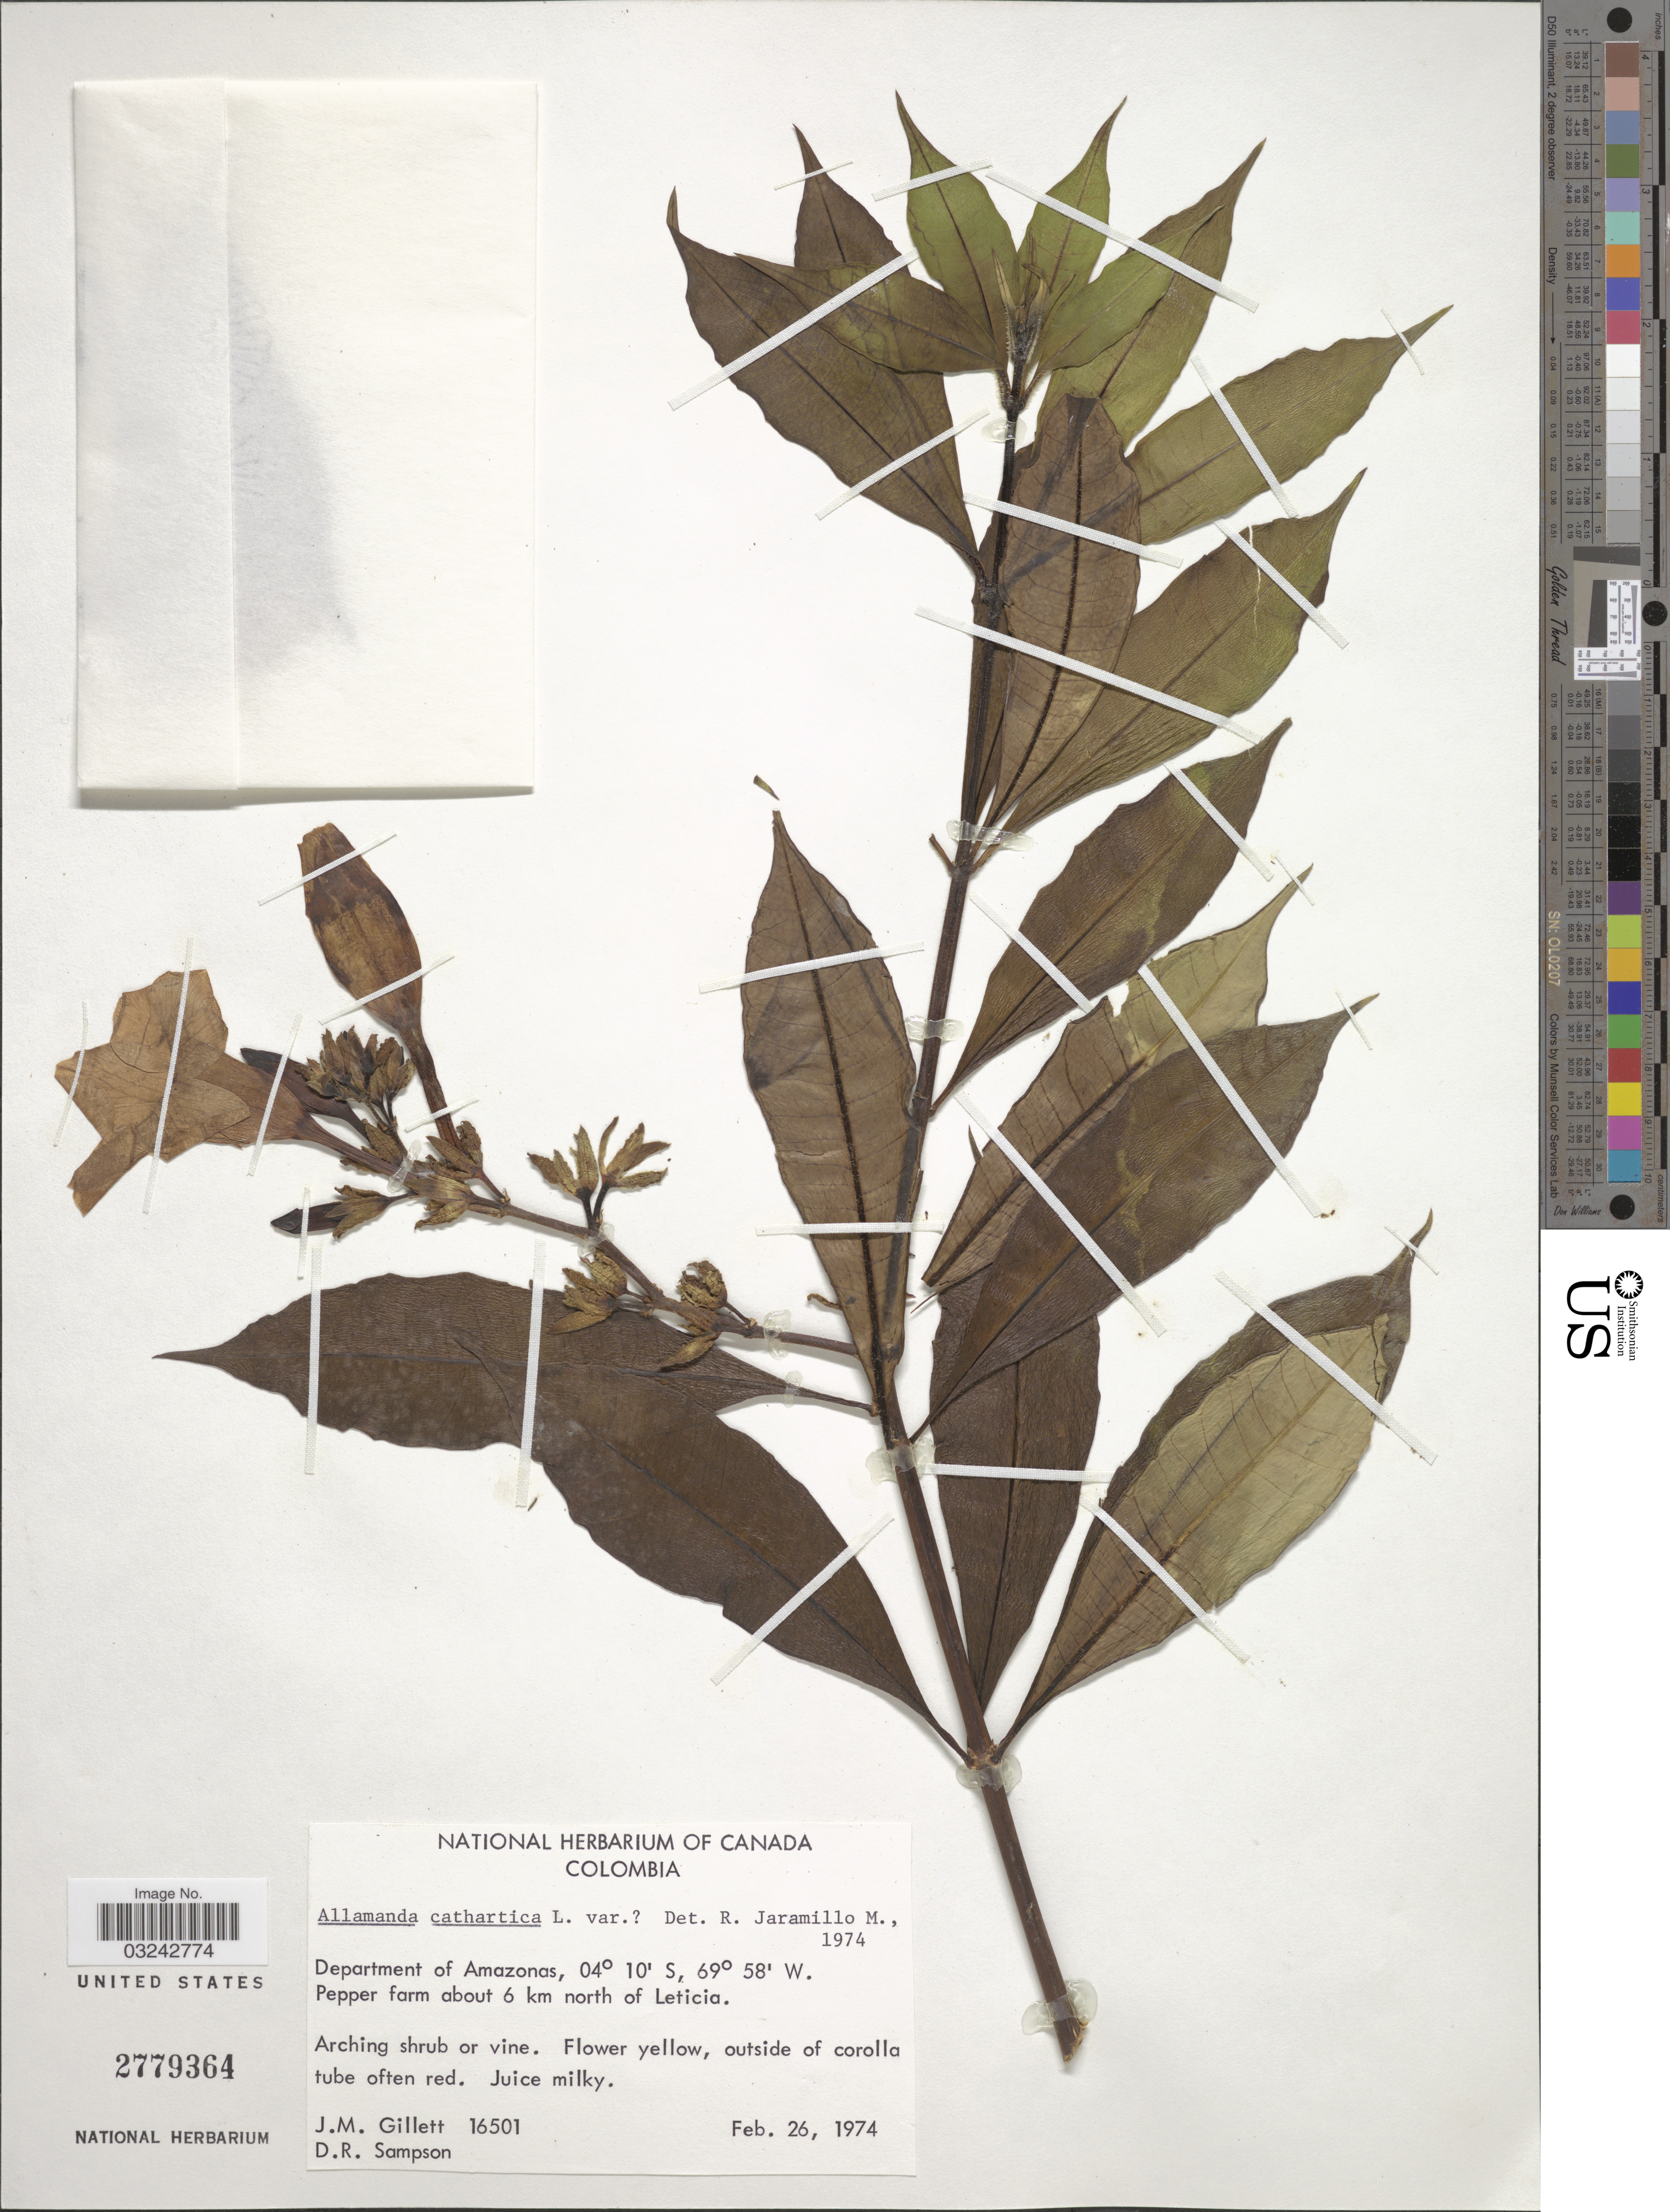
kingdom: Plantae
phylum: Tracheophyta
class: Magnoliopsida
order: Gentianales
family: Apocynaceae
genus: Allamanda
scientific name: Allamanda cathartica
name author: L.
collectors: J. M. Gillett & D. Sampson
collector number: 16501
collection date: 1974-02-26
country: Colombia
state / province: Amazônas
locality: Department of Amazonas. Pepper farm about 6 km north of Leticia.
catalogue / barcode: US 2779364